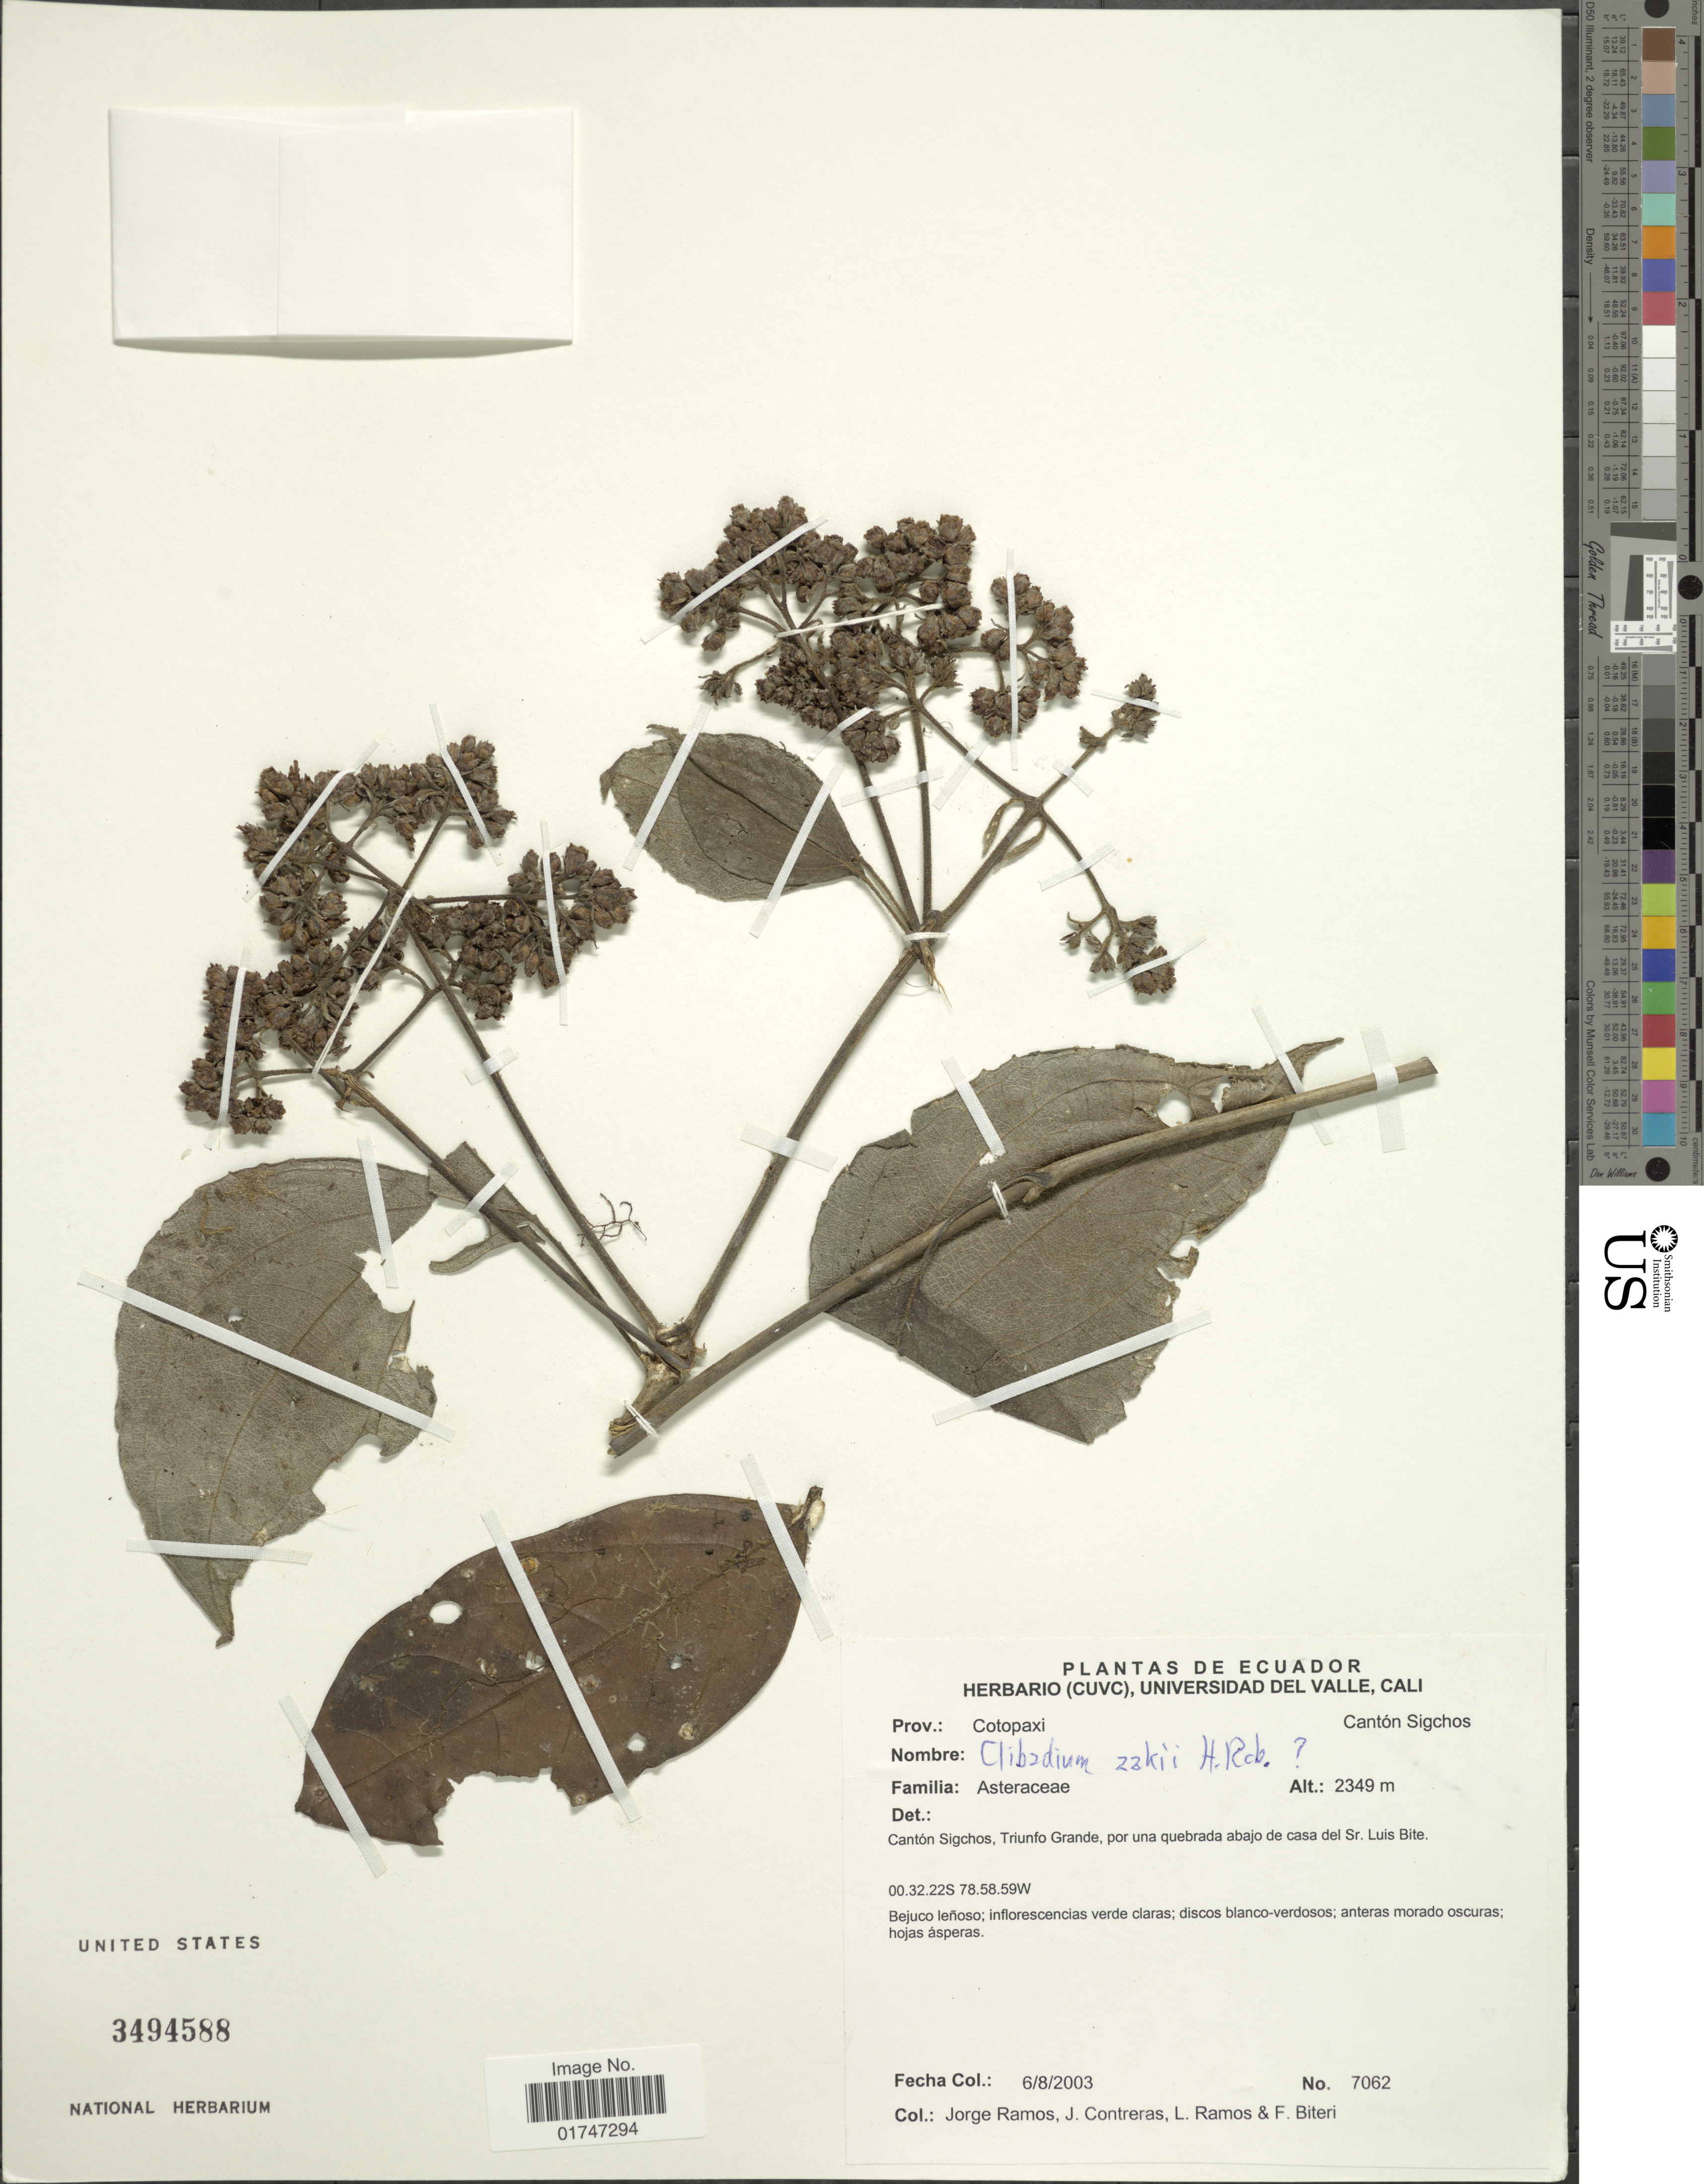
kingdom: Plantae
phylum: Tracheophyta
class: Magnoliopsida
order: Asterales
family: Asteraceae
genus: Clibadium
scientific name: Clibadium zakii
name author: H. Rob.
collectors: J. Ramos, J. Contreras, L. Ramos & F. Biteri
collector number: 7062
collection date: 2003-08-06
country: Ecuador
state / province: Cotopaxi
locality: Cantón Sigchos. Cantón Sigchos, Triunfo Grande, por una quebrada abajo de casa del Sr. Luis Bite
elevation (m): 2349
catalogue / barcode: US 3494588